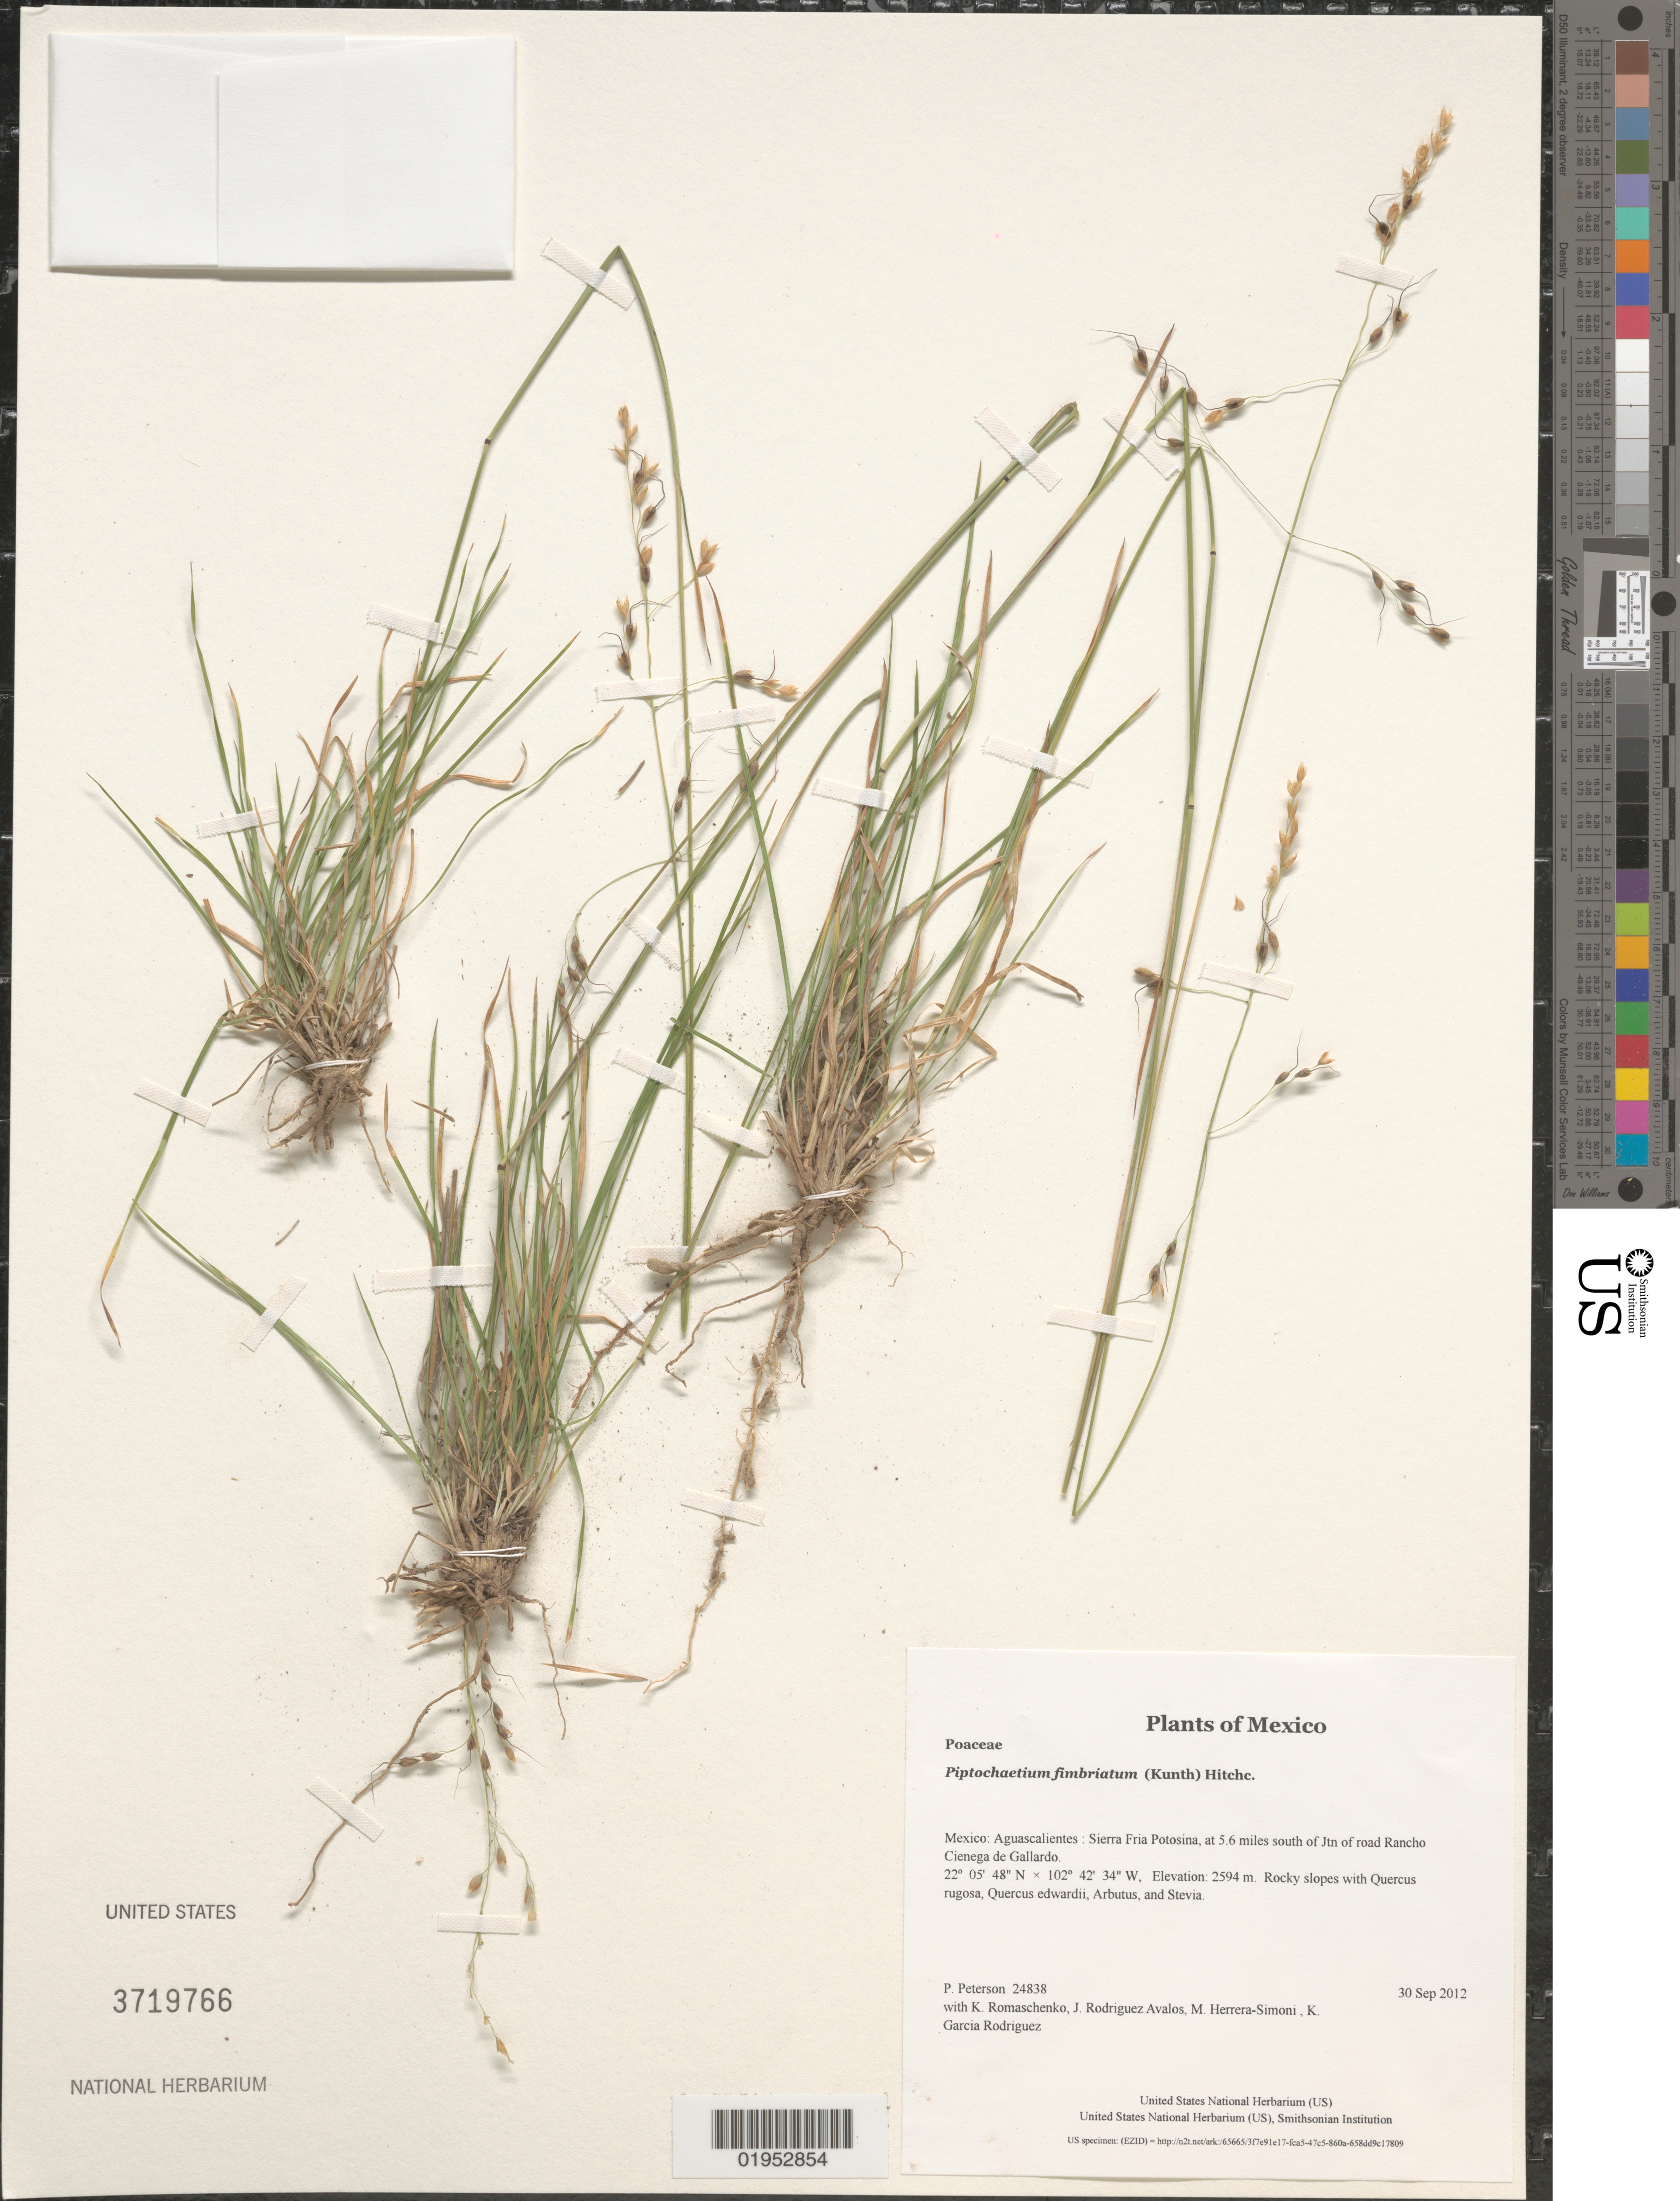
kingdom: Plantae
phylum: Tracheophyta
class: Liliopsida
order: Poales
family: Poaceae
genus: Piptochaetium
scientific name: Piptochaetium fimbriatum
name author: (Kunth) Hitchc.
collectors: P. M. Peterson, K. Romaschenko, J. Rodriguez Avalos, M. Herrera-Simoni & K. Garcia Rodriguez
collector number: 24838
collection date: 2012-09-30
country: Mexico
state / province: Aguascalientes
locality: Sierra Fria Potosina, at 5.6 miles south of Jtn of road Rancho Cienega de Gallardo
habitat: Rocky slopes with Quercus rugosa, Quercus edwardii, Arbutus, and Stevia.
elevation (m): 2594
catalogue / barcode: US 3719766